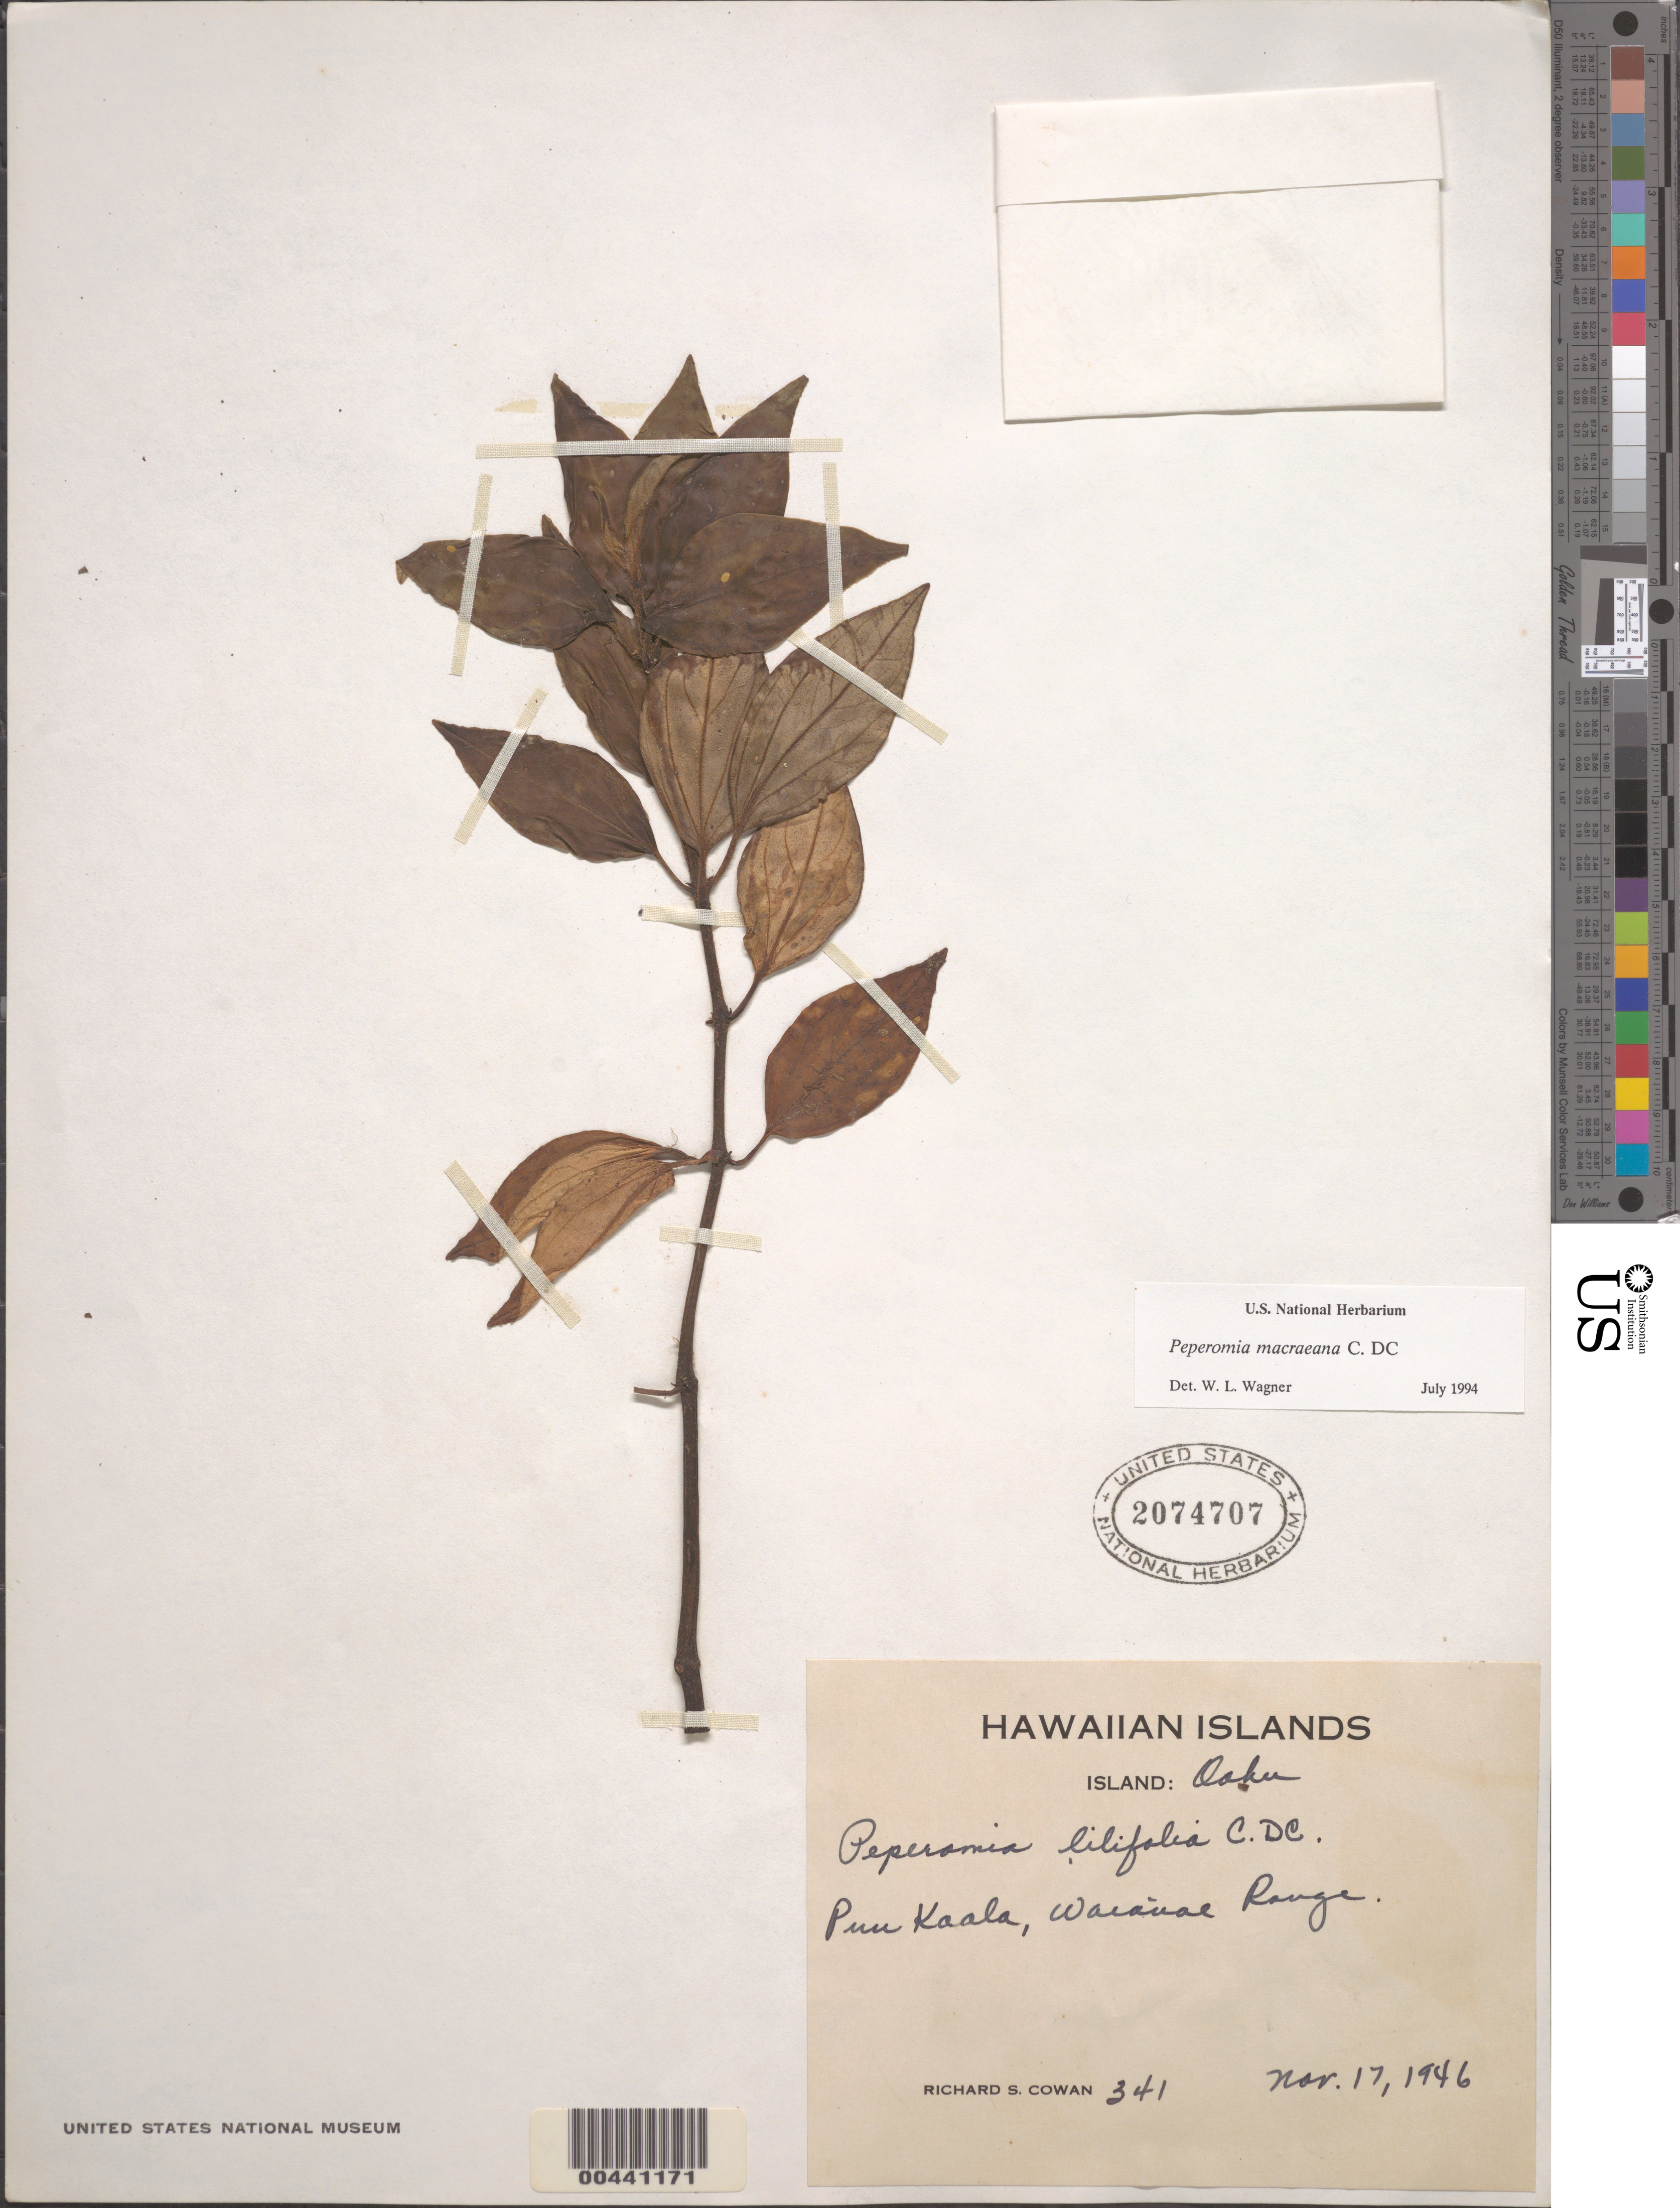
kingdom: Plantae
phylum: Tracheophyta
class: Magnoliopsida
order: Piperales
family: Piperaceae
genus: Peperomia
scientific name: Peperomia macraeana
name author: C. DC.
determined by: Wagner, W. L., (BOT), Smithsonian Institution - National Museum of Natural History (UNITED STATES)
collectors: R. S. Cowan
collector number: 341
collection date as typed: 17 Nov 1946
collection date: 1946-11-17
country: United States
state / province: Hawaii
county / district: Honolulu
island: Oahu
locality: Puu Kaala, Waianae Range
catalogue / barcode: US 2074707